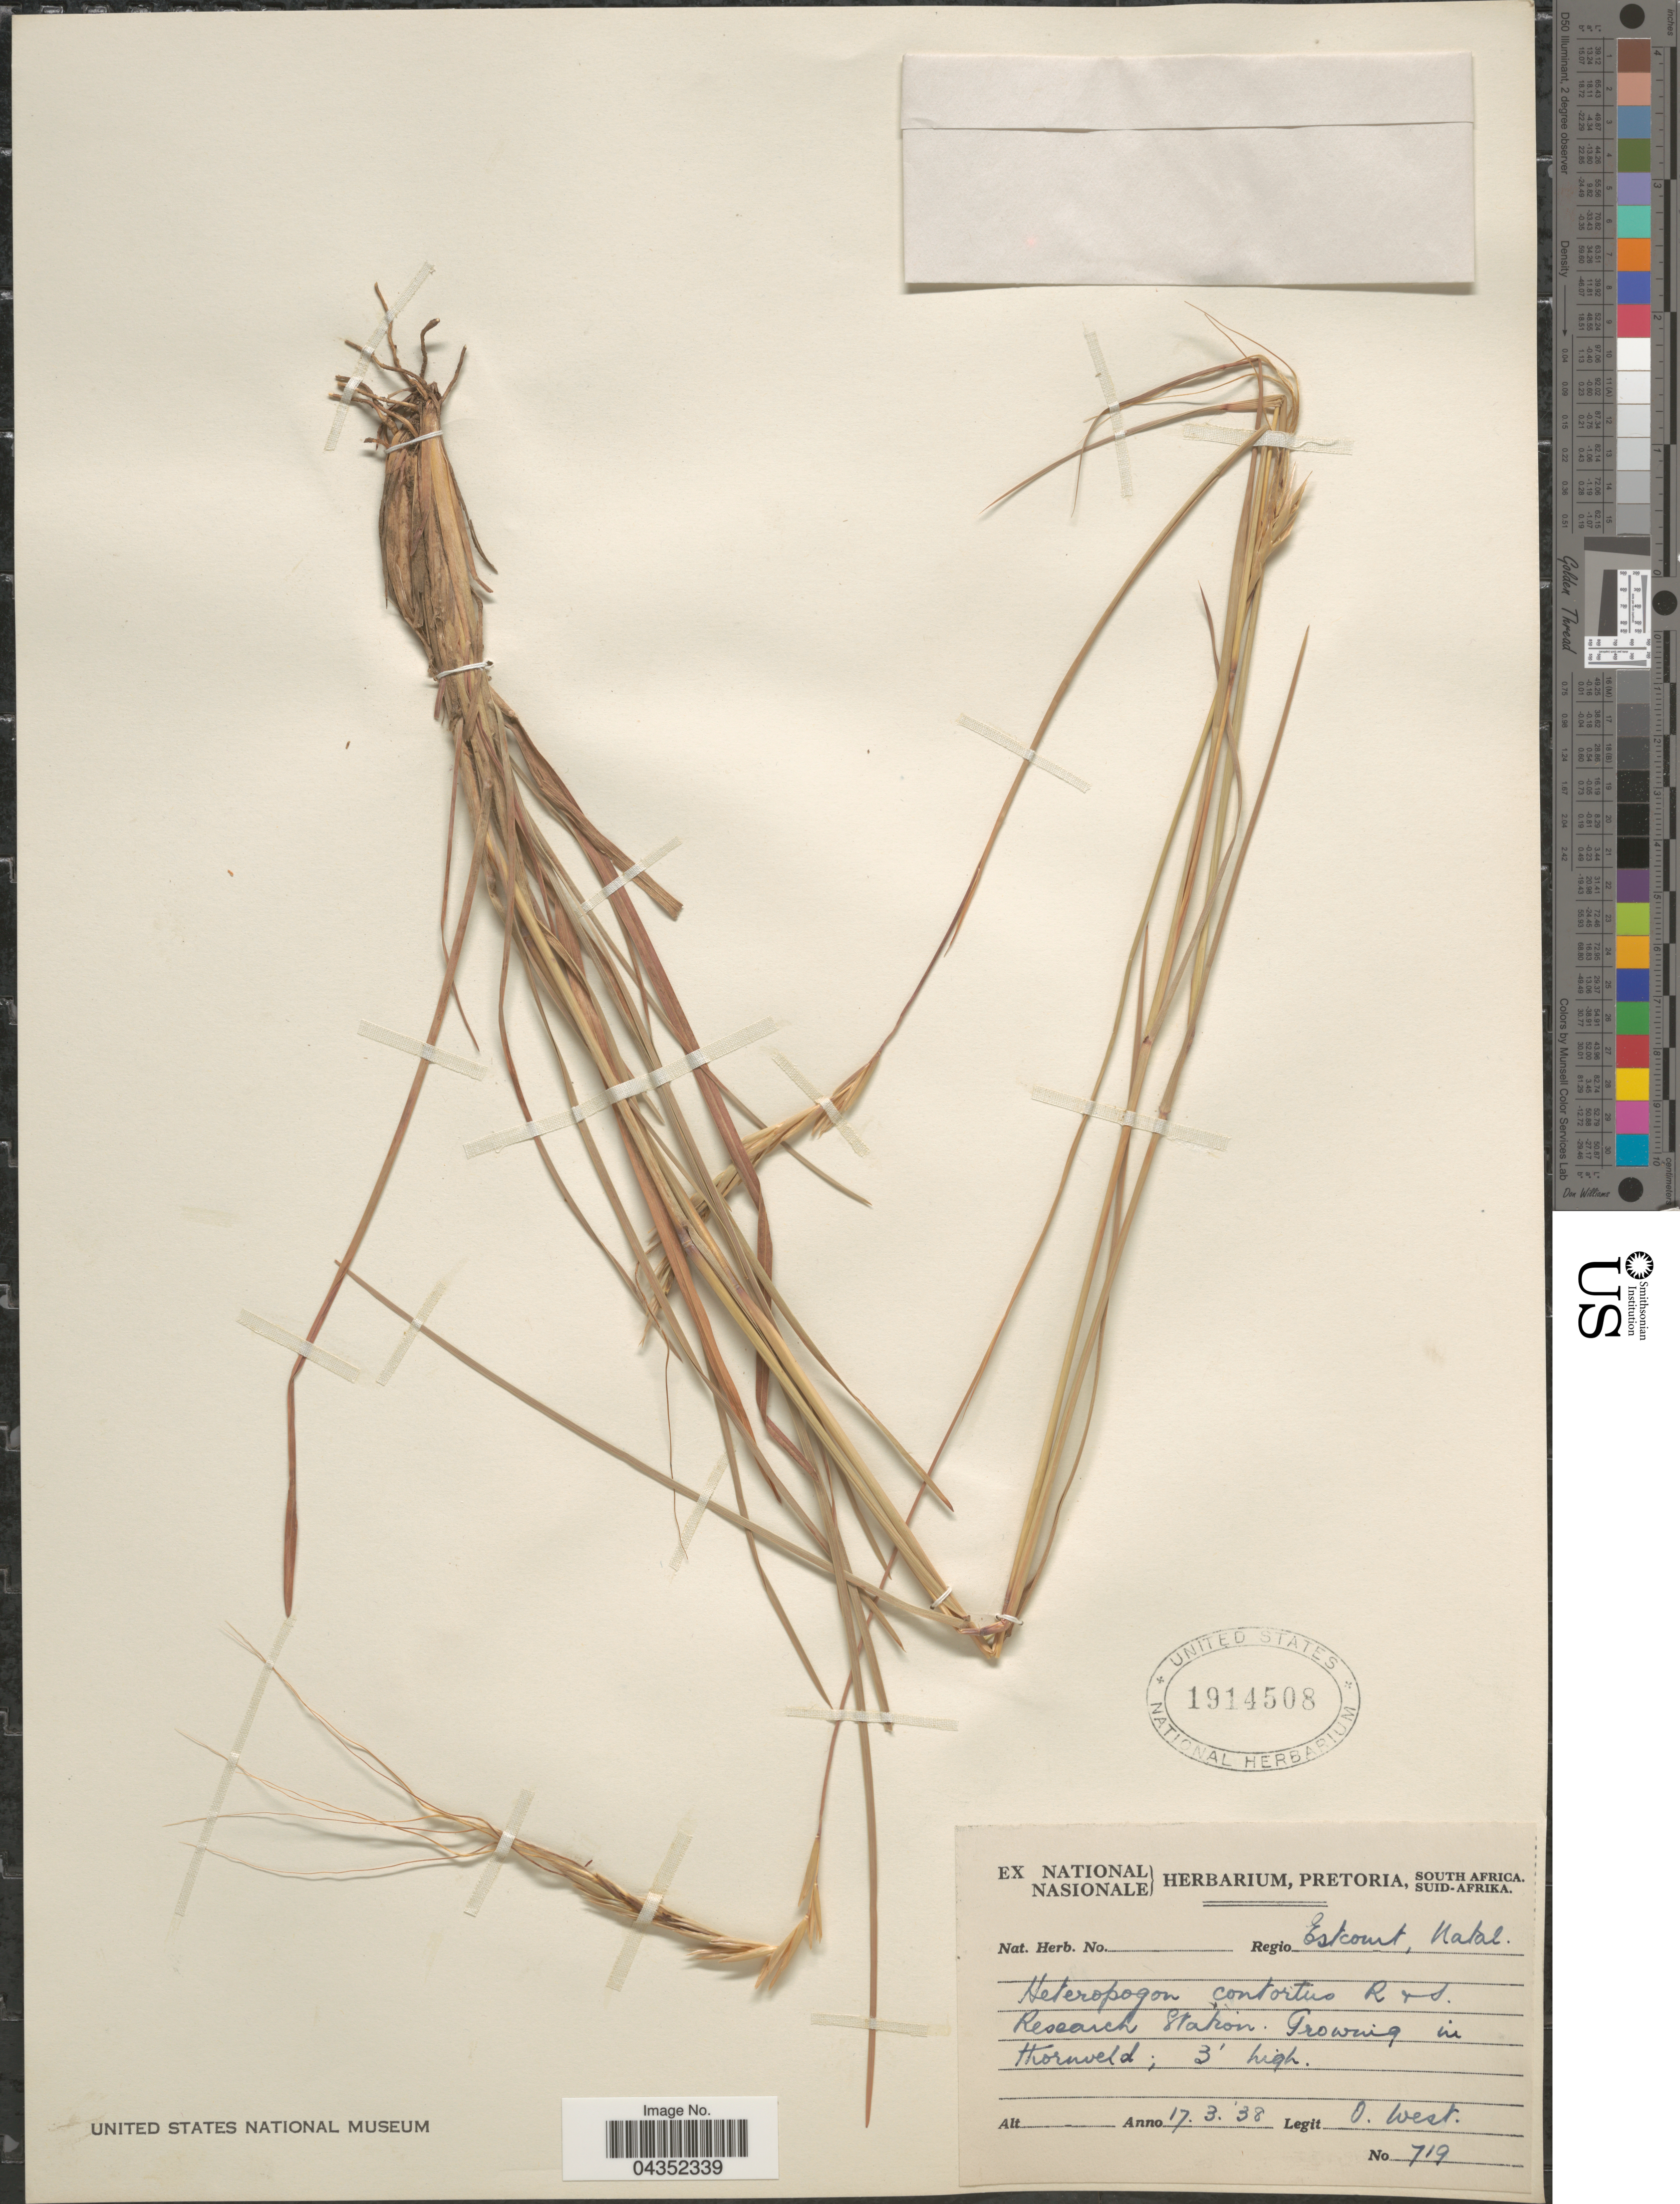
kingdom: Plantae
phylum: Tracheophyta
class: Liliopsida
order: Poales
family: Poaceae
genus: Heteropogon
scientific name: Heteropogon contortus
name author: (L.) P. Beauv. ex Roem. & Schult.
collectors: O. West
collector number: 719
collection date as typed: Transcribed d/m/y: 17/3/38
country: South Africa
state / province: KwaZulu-Natal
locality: Regio Estcourt, Natal. Research Station. Growing in Thornveld.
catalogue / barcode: US 1914508